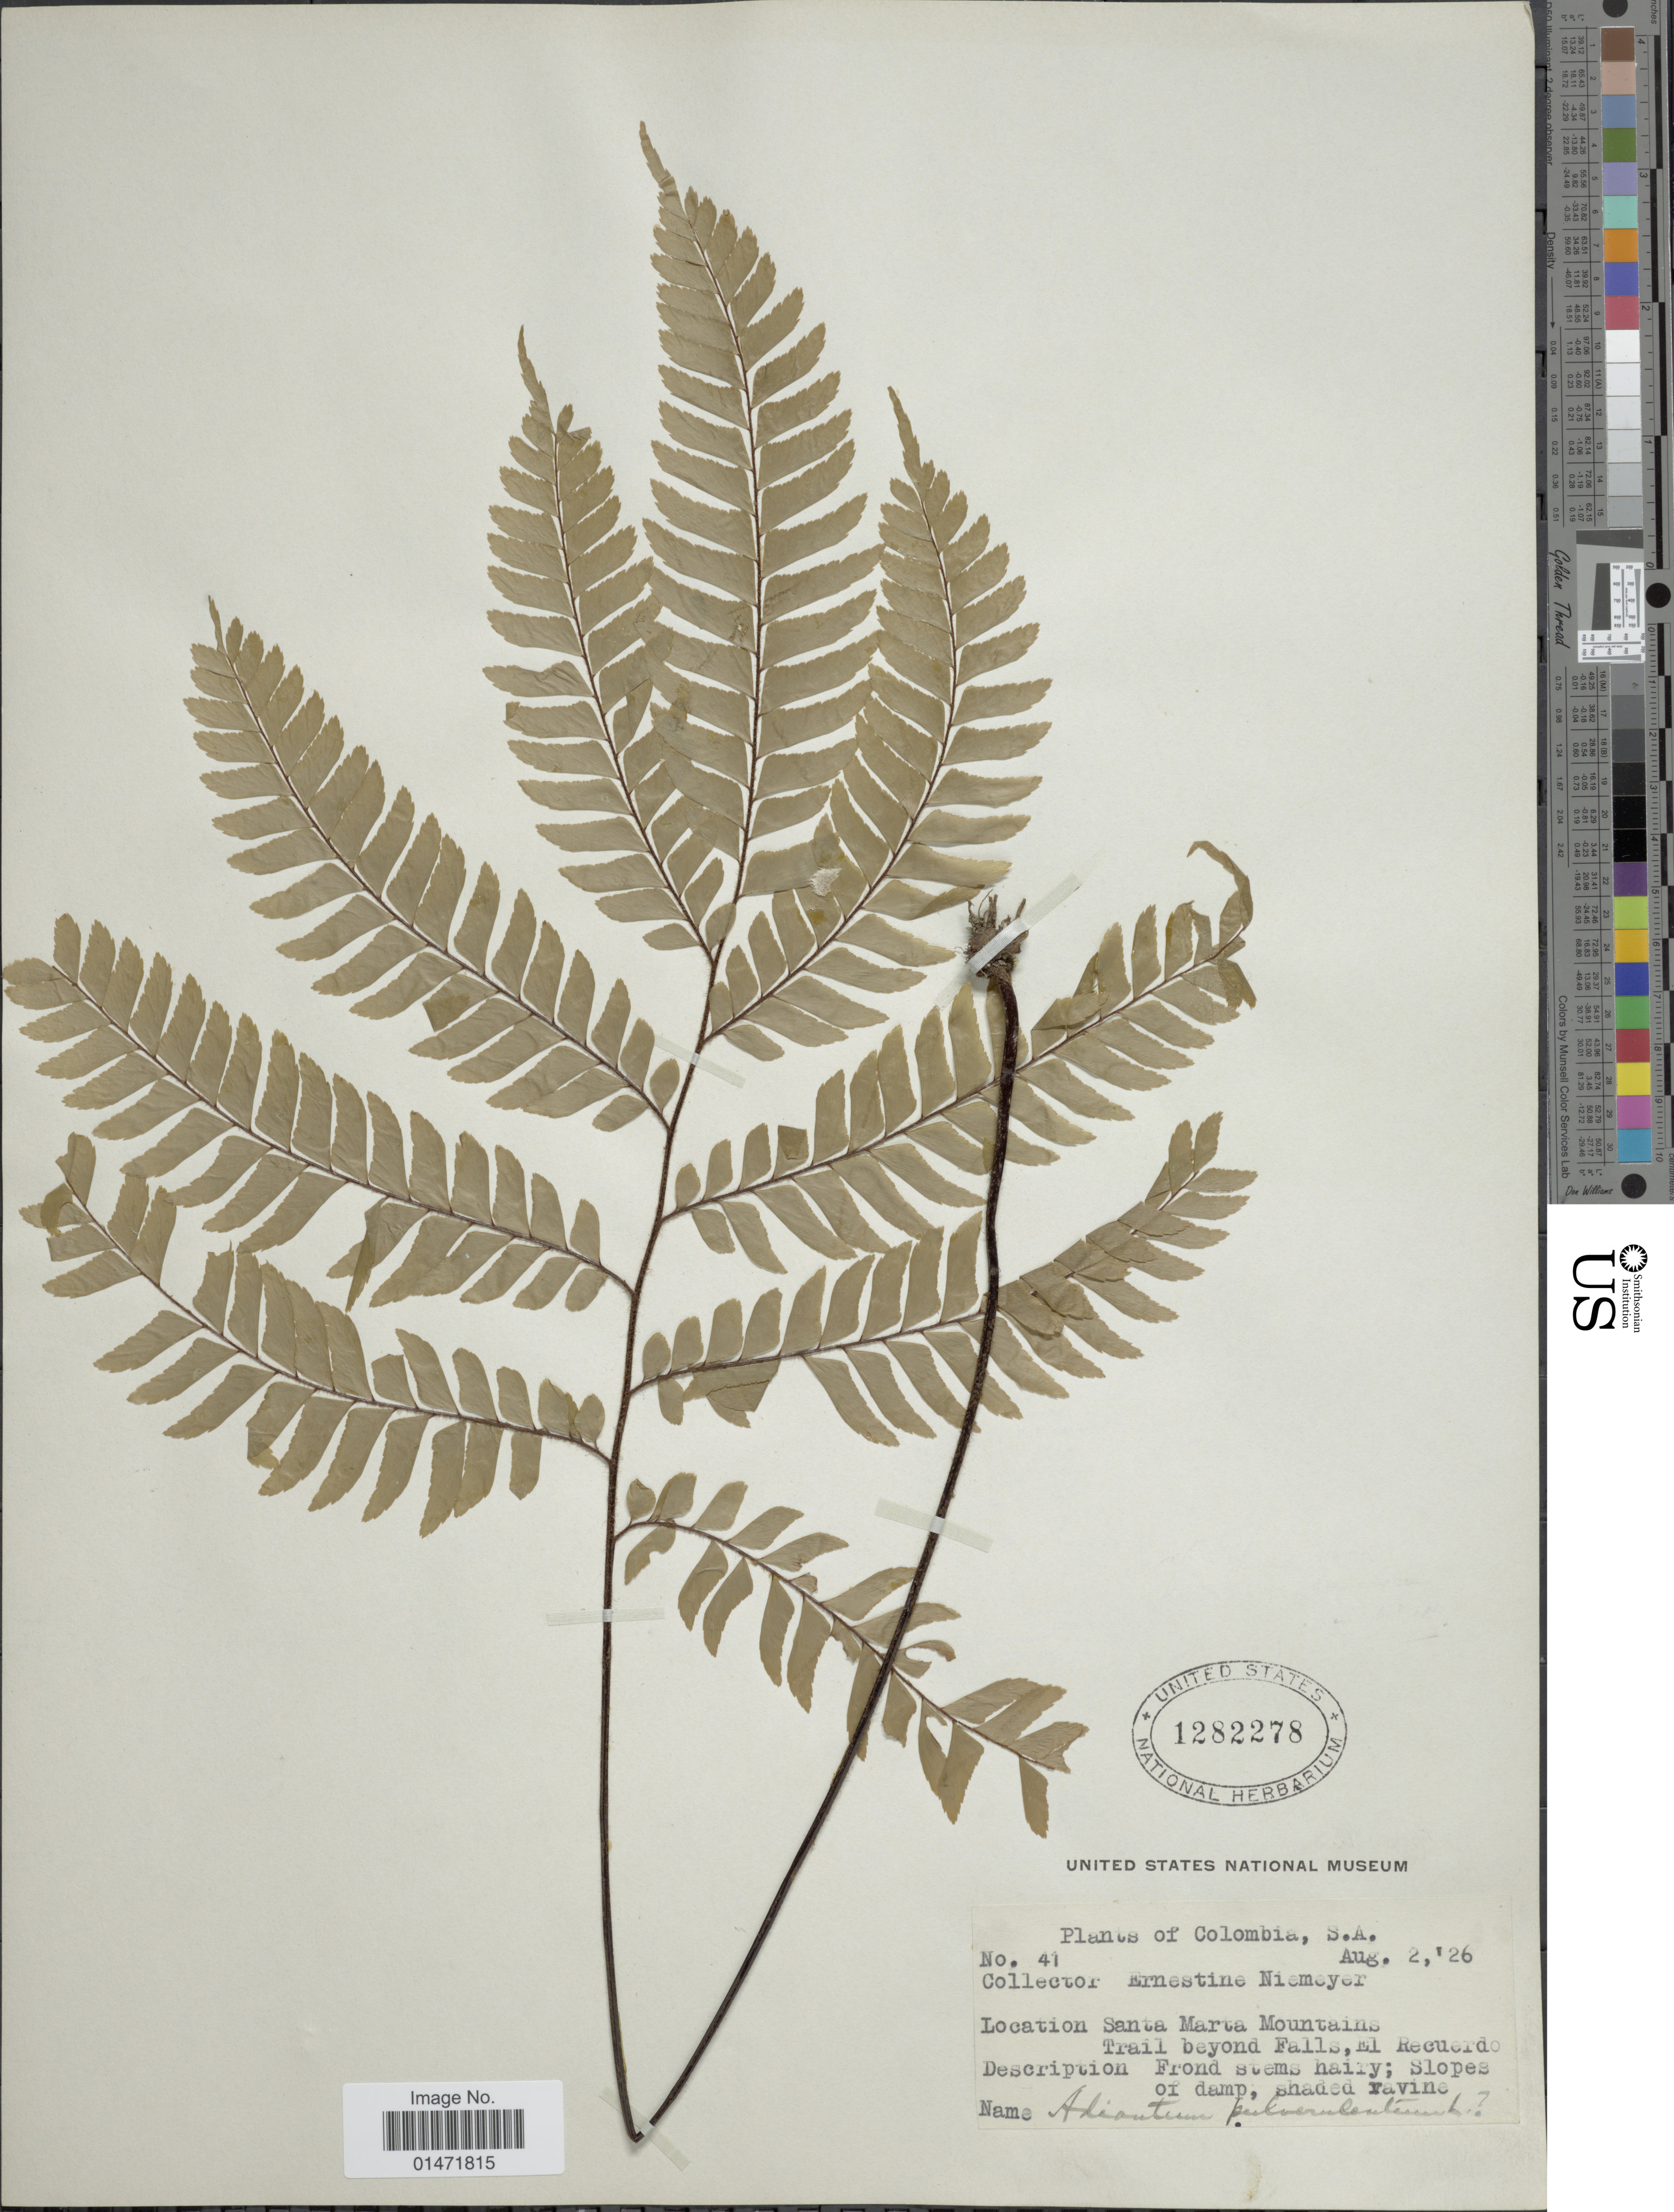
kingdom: Plantae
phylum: Tracheophyta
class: Polypodiopsida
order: Polypodiales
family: Pteridaceae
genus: Adiantum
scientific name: Adiantum tetraphyllum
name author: Humb. & Bonpl. ex Willd.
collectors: E. H. Niemeyer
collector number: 41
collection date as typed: Transcribed d/m/y: 2/8/26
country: Colombia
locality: Santa Marta Mountains, Trail beyond Falls, El Recuerdo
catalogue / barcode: US 1282278